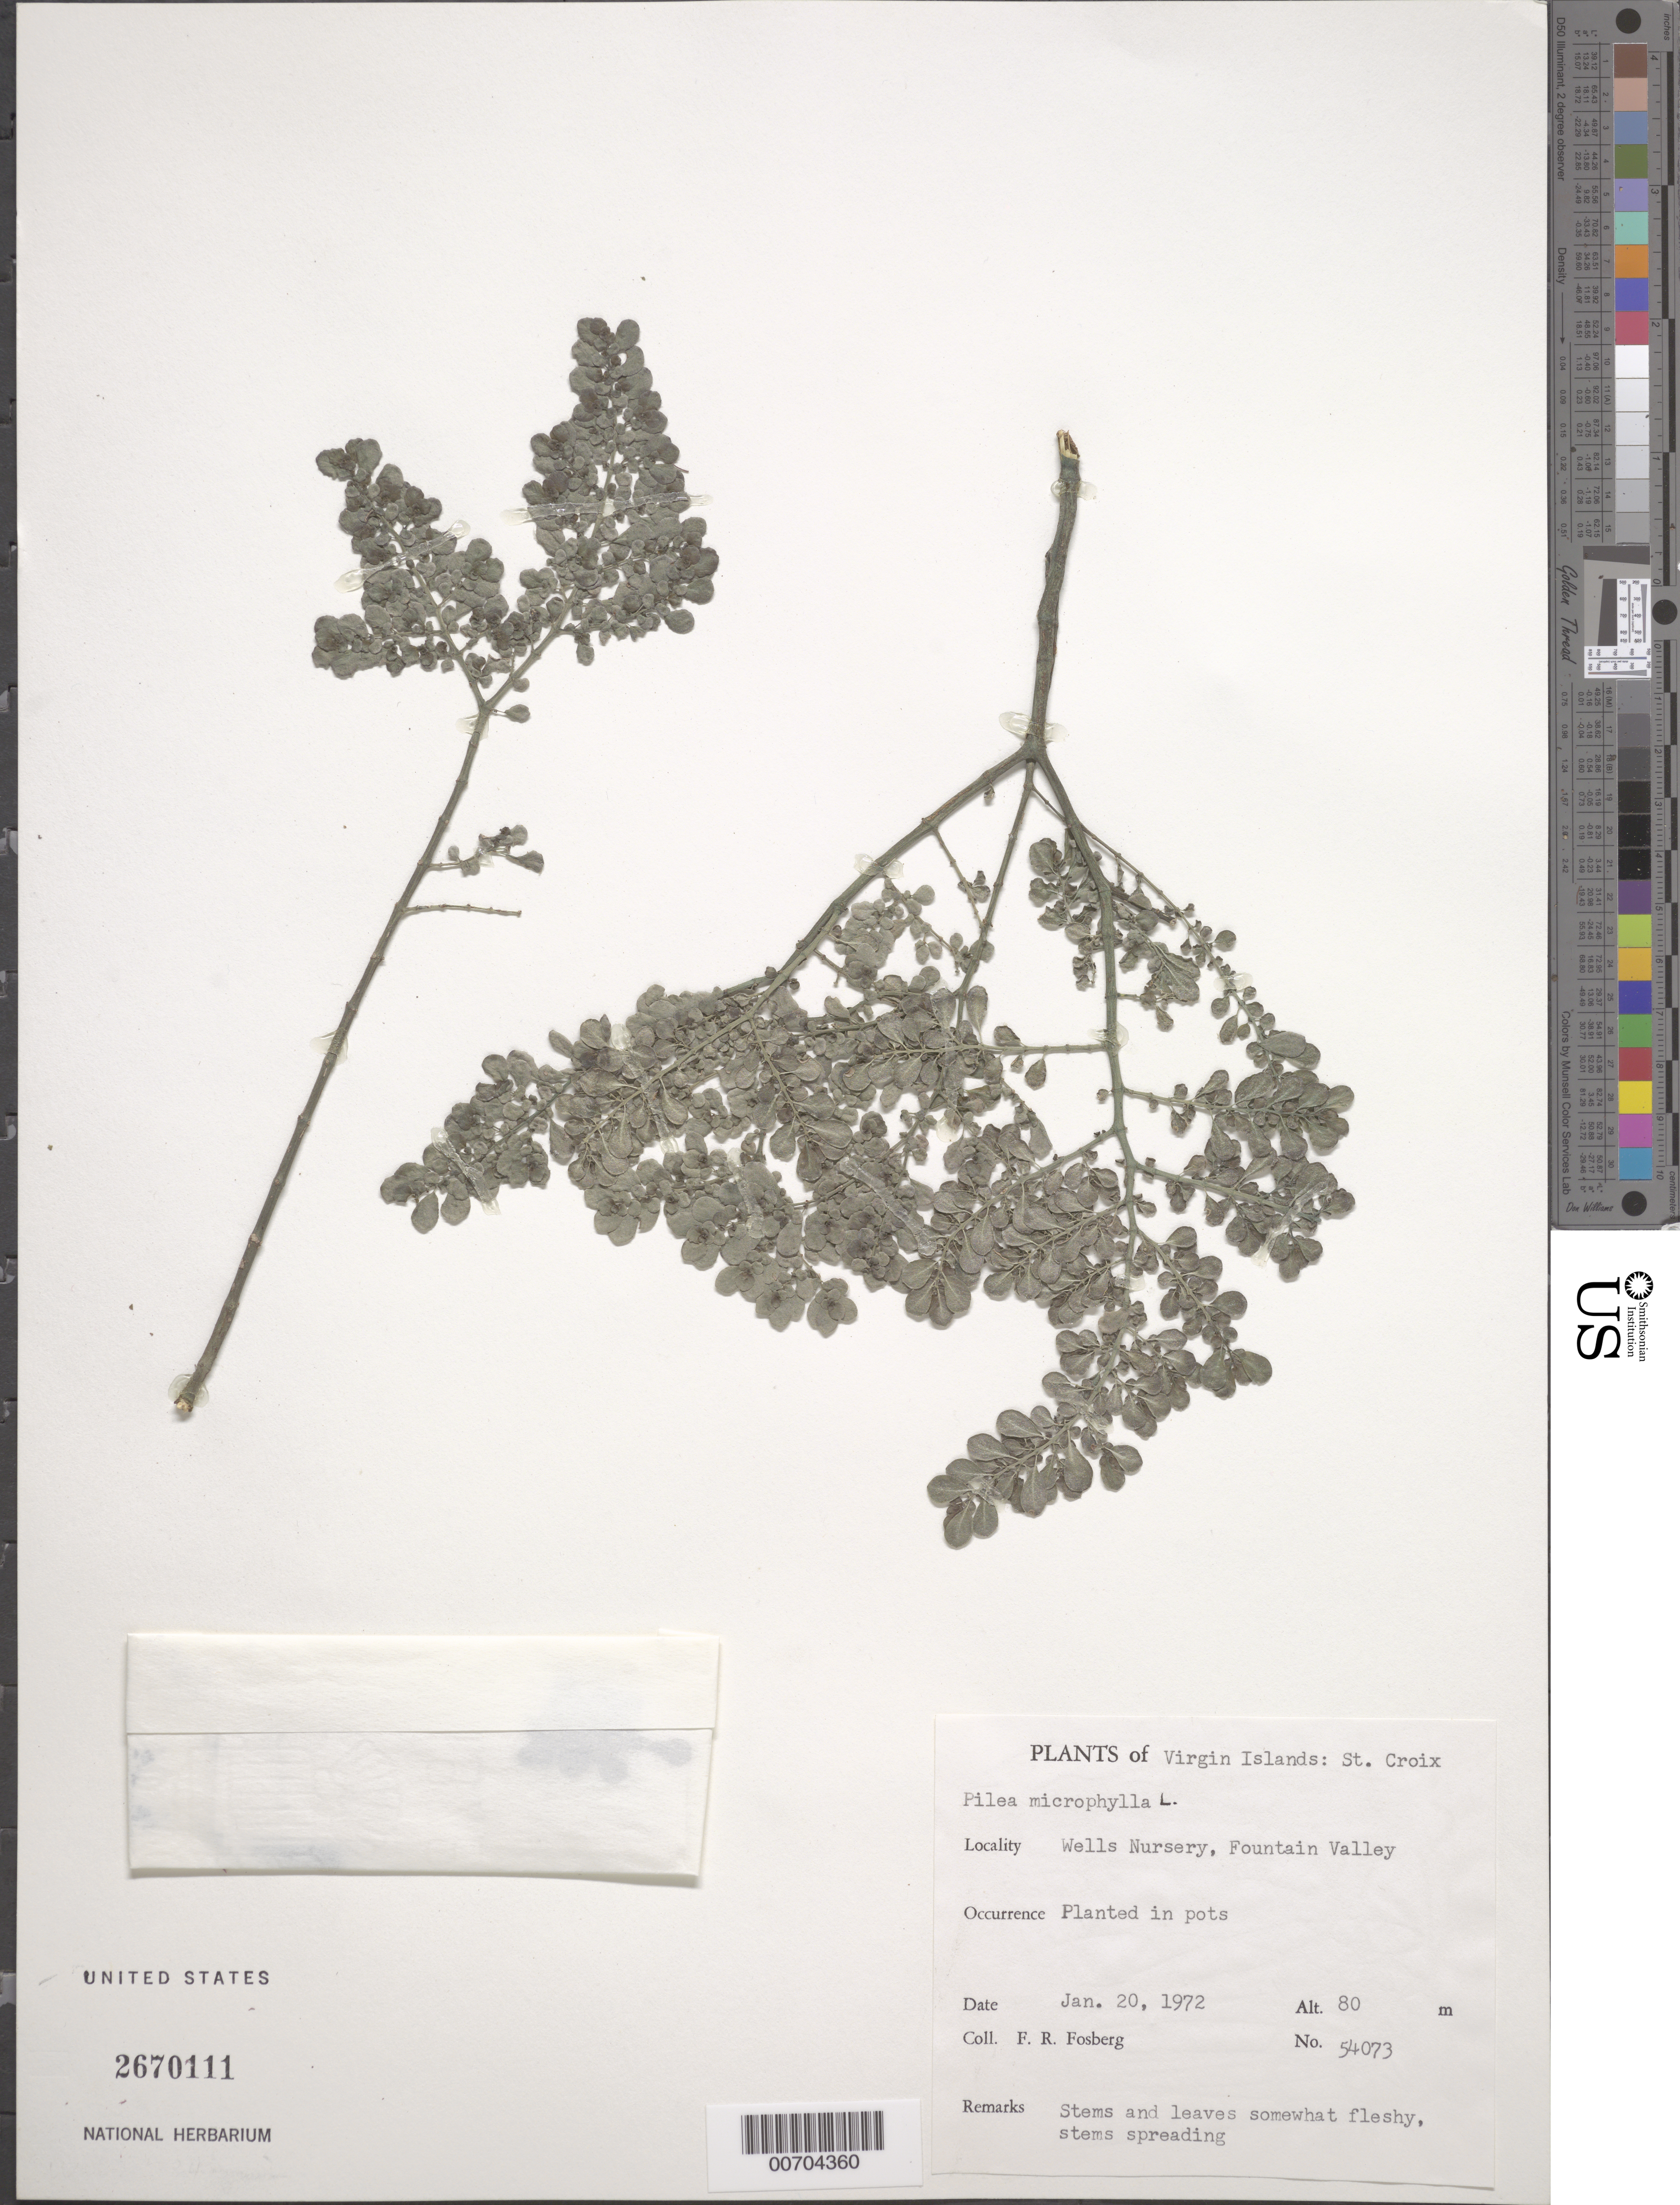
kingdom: Plantae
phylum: Tracheophyta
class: Magnoliopsida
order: Rosales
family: Urticaceae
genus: Pilea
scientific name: Pilea microphylla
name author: (L.) Liebm.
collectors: F. R. Fosberg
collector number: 54073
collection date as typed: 20 Jan 1972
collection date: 1972-01-20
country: U.S. Virgin Islands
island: St. Croix Island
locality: Wells Nursery, Fountain Valley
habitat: Planted in pots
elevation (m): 80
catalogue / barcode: US 2670111